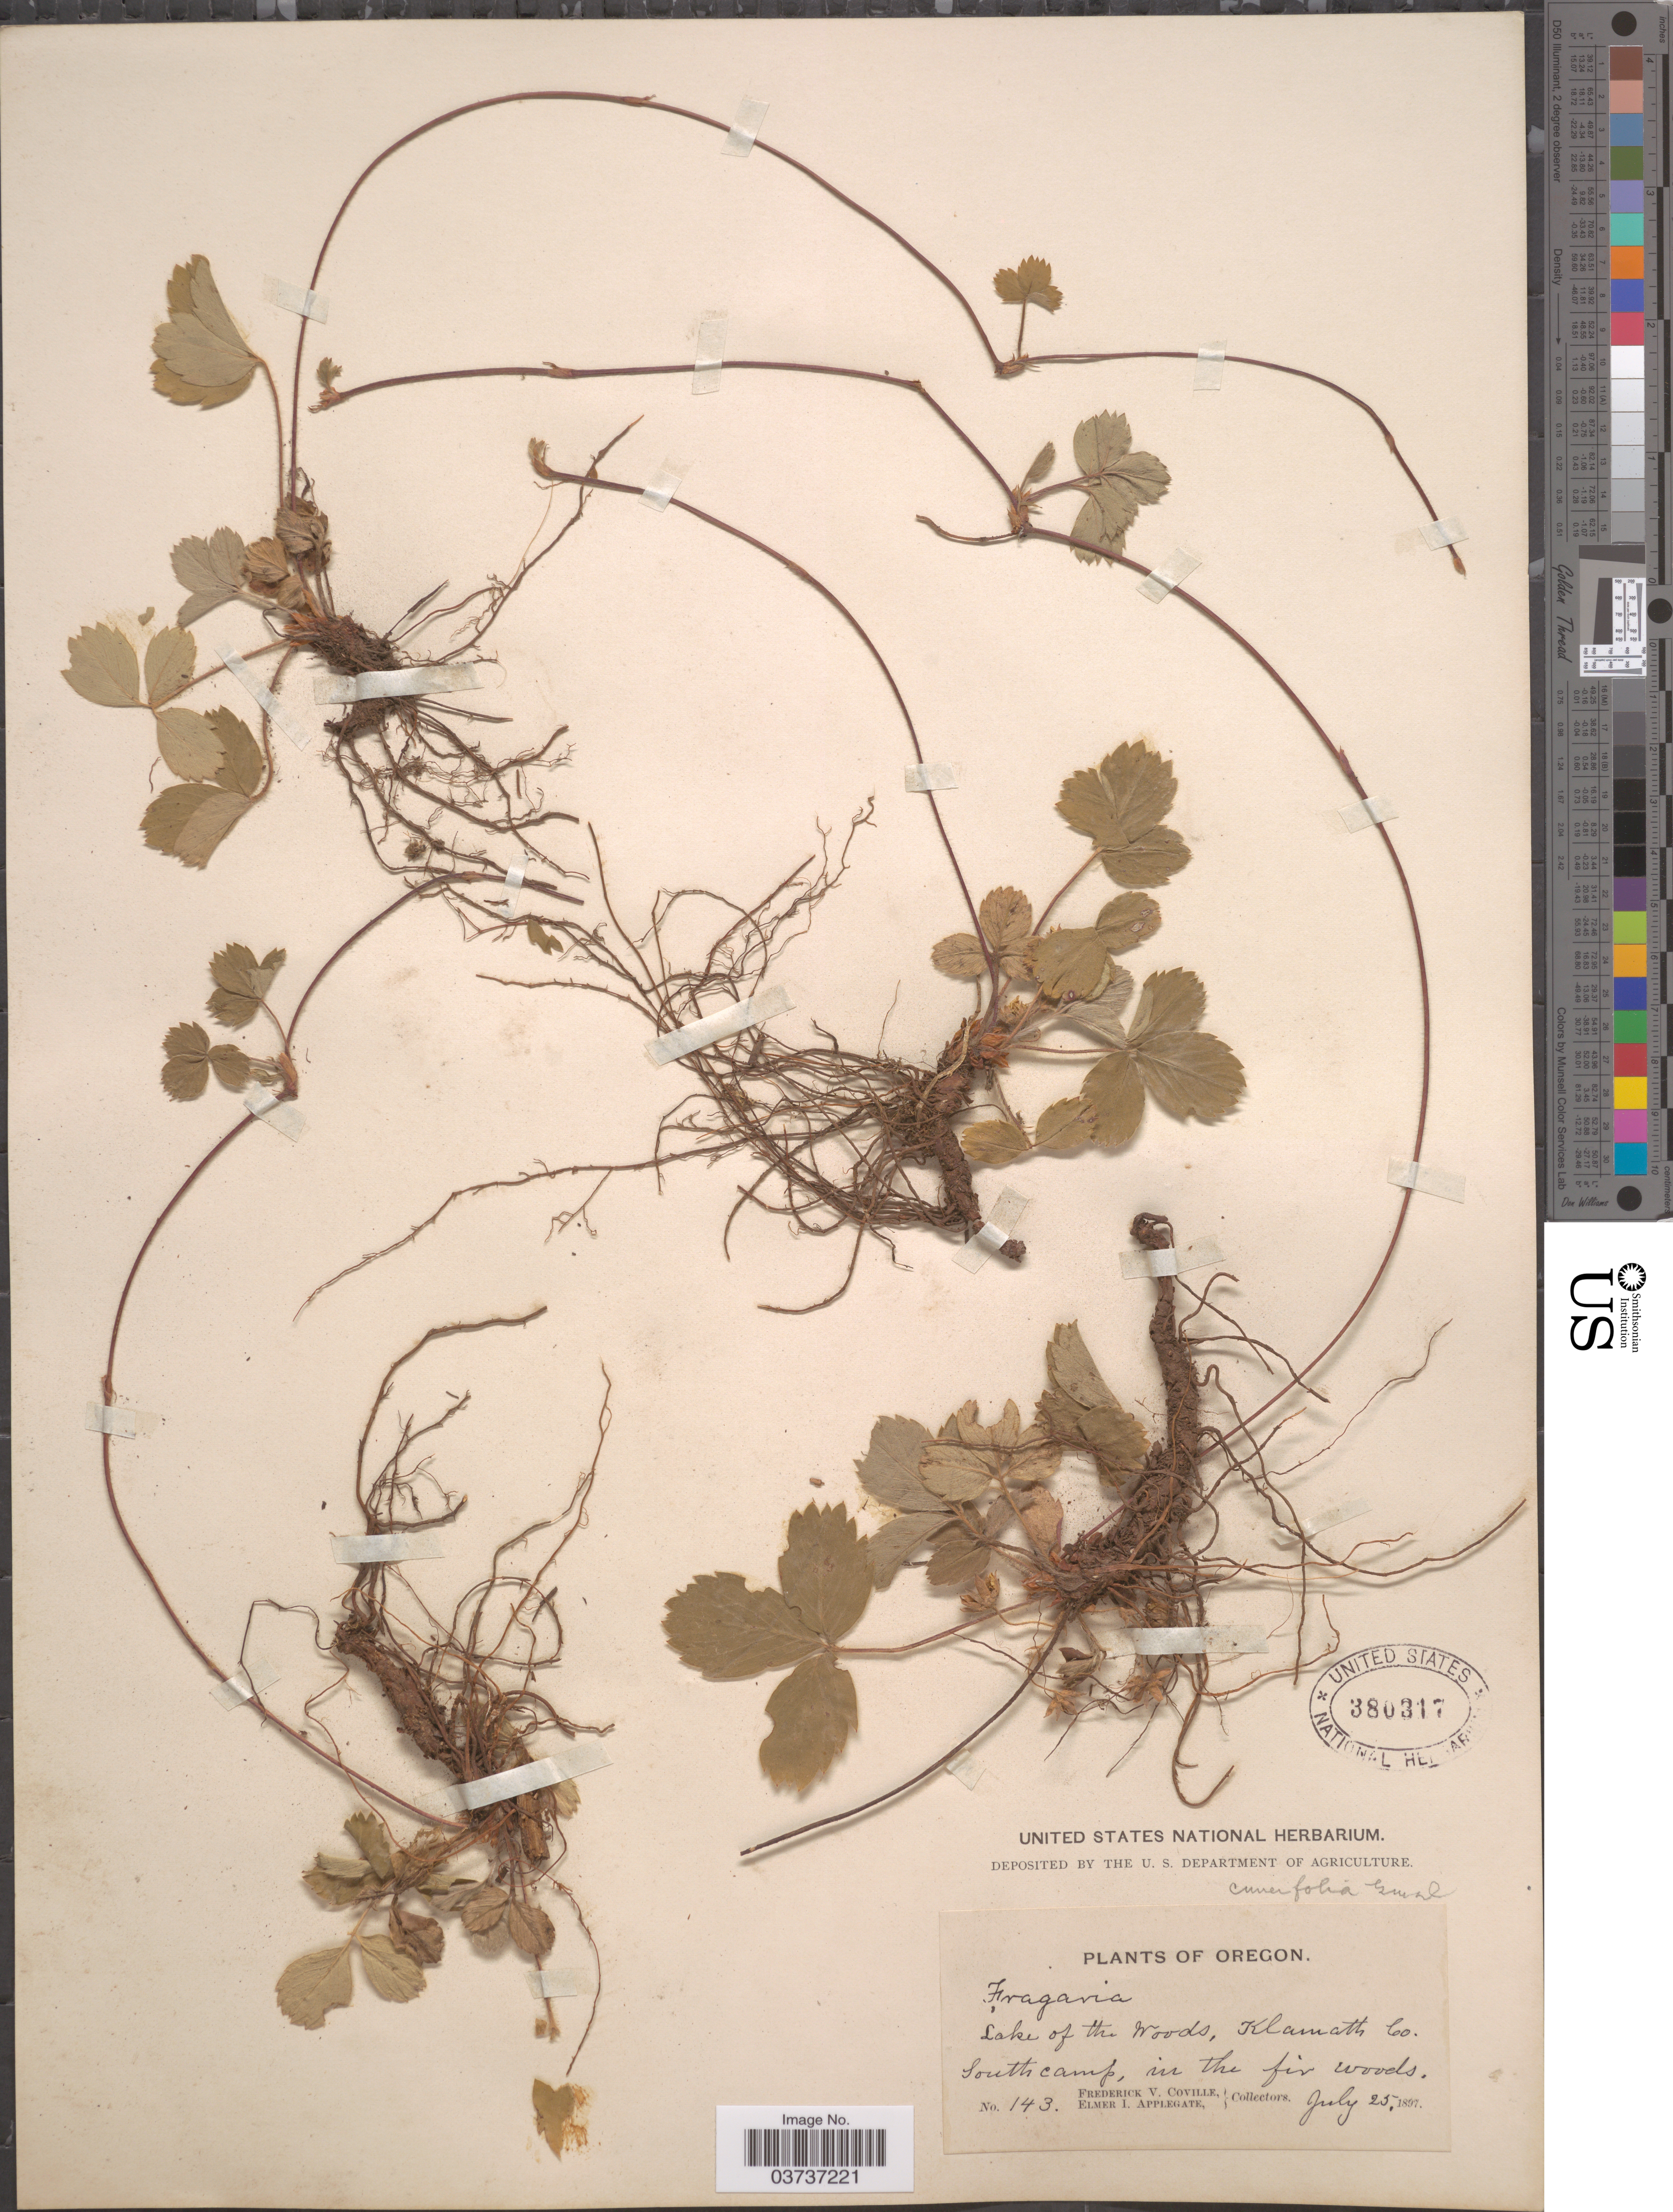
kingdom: Plantae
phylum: Tracheophyta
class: Magnoliopsida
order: Rosales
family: Rosaceae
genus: Fragaria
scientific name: Fragaria cuneifolia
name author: Nutt. ex Howell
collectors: F. V. Coville & E. I. Applegate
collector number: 143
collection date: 1897-07-25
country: United States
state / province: Oregon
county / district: Klamath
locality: Lake of the Woods, Klamath Co. South camp.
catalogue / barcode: US 380317